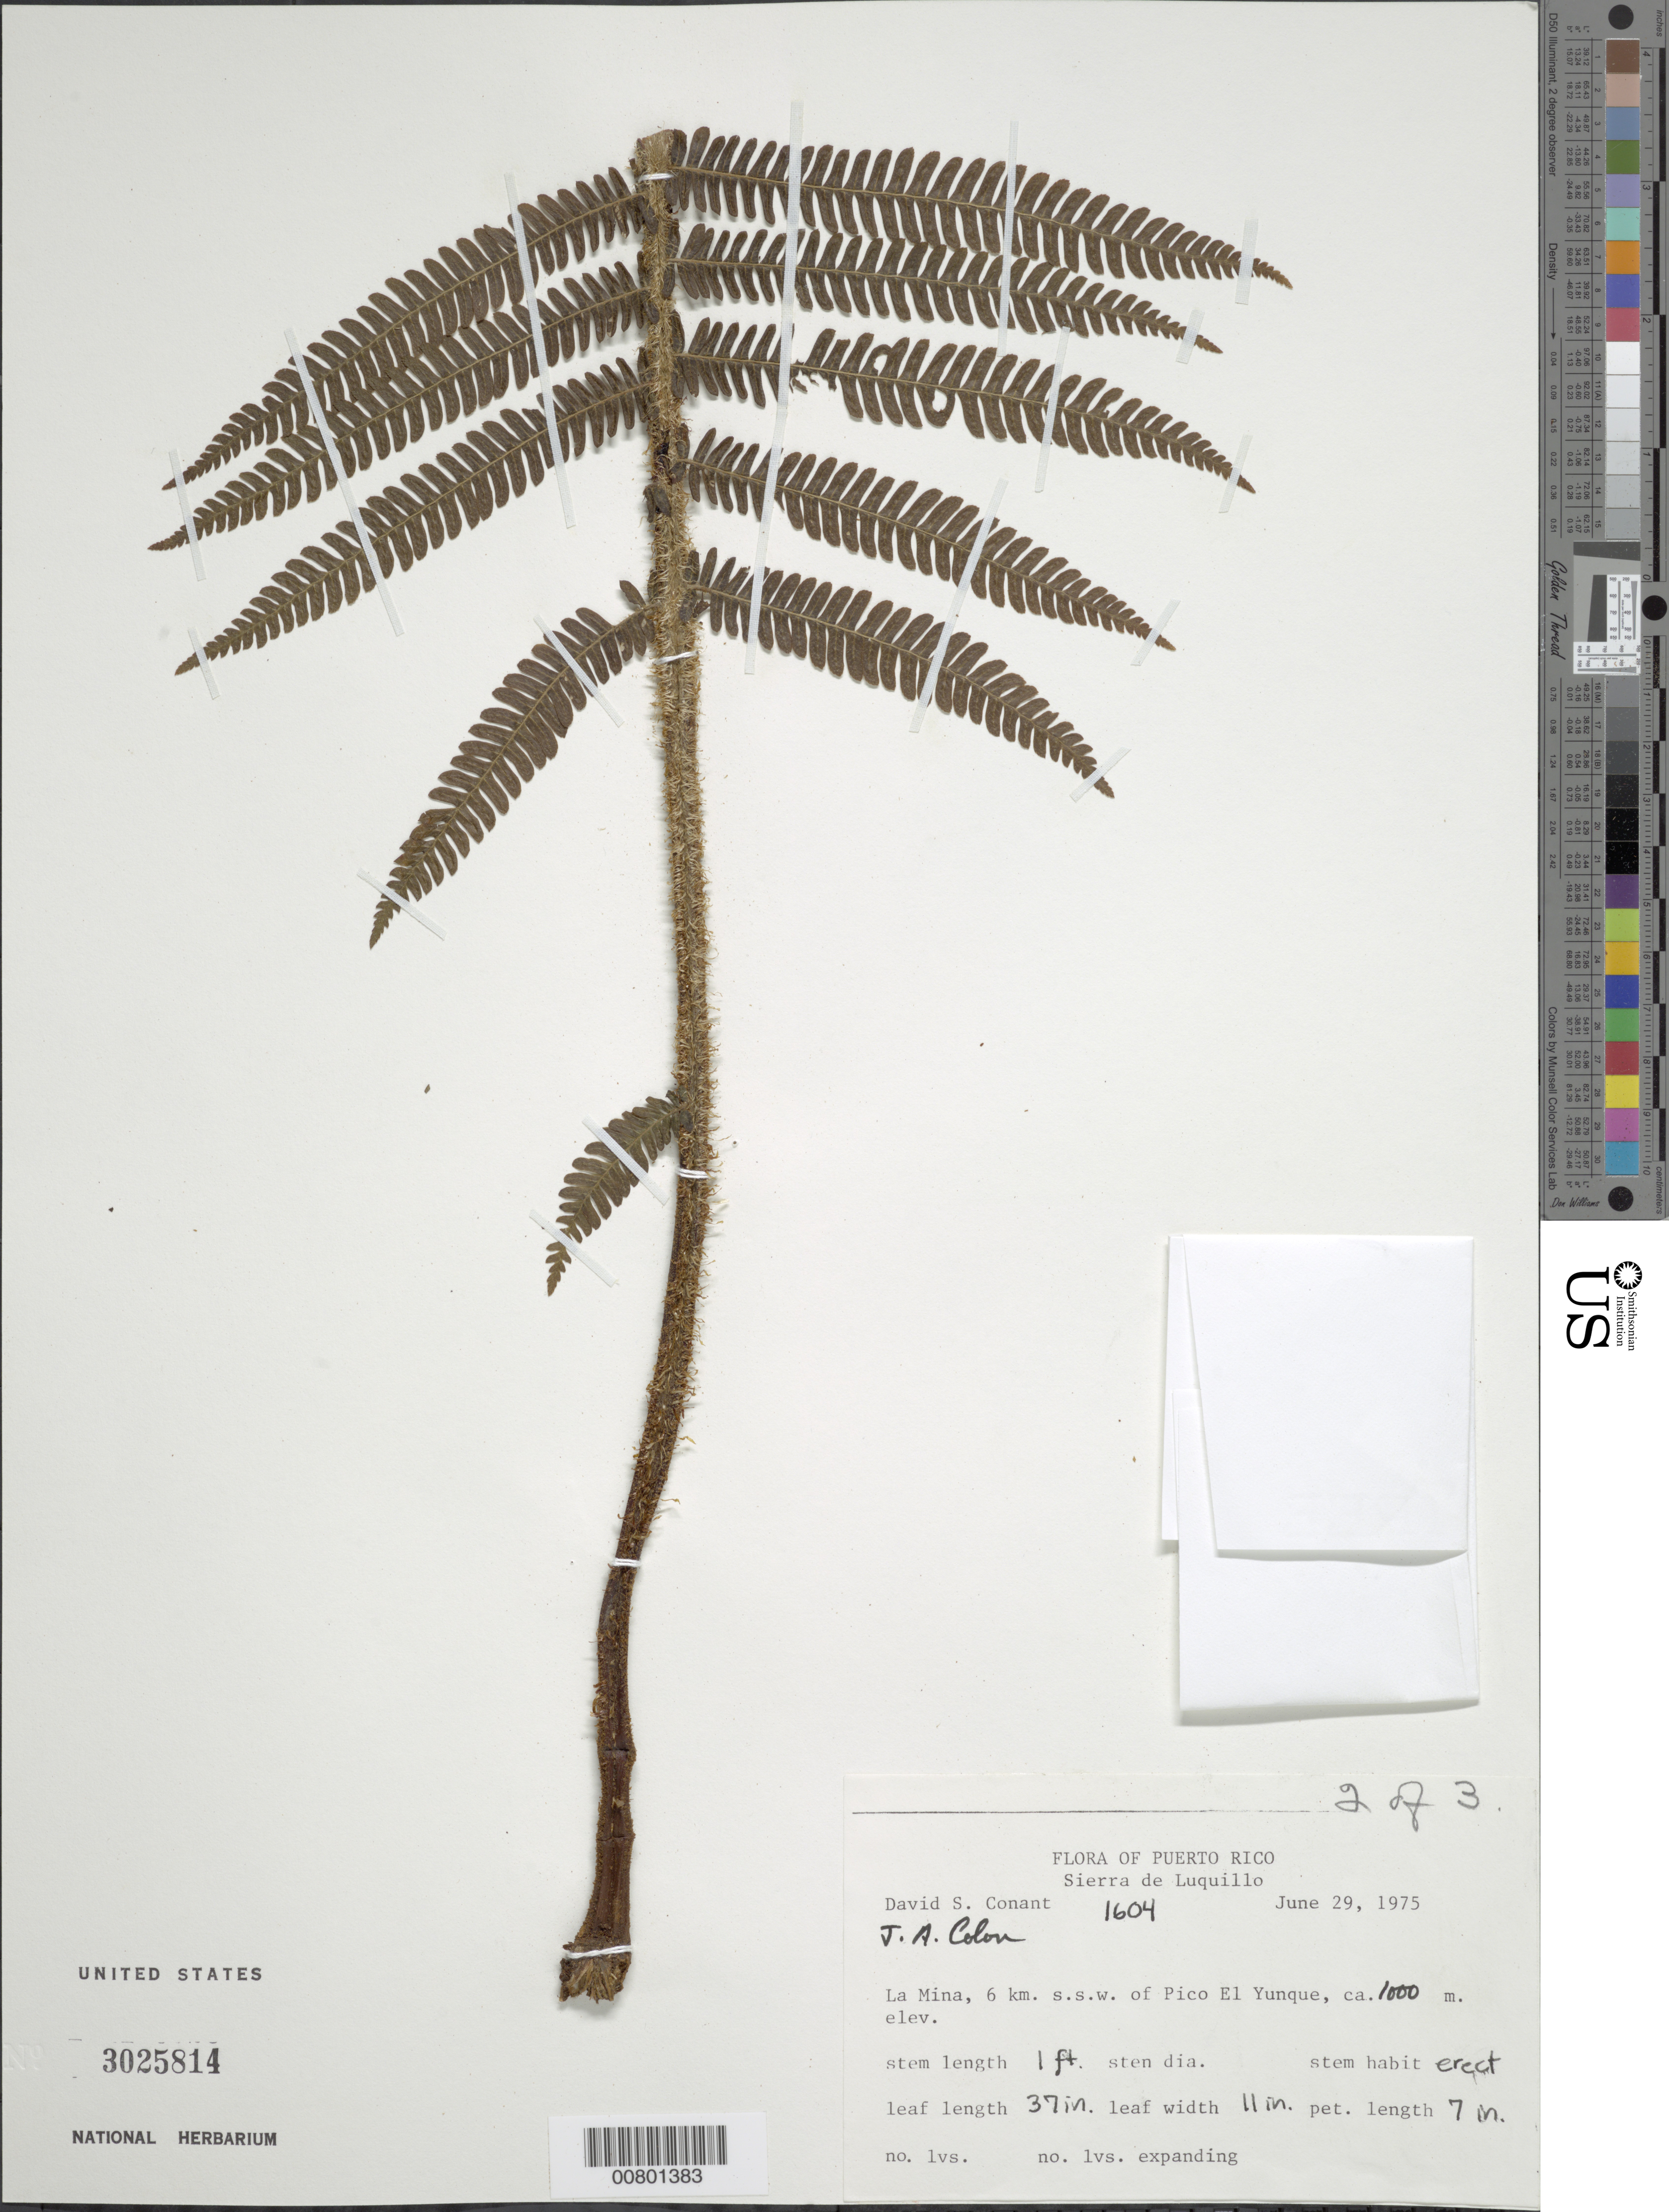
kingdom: Plantae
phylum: Tracheophyta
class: Polypodiopsida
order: Cyatheales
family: Cyatheaceae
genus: Alsophila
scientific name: Alsophila sp.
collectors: D. S. Conant & J. Colon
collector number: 1604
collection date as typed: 29 Jun 1975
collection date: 1975-06-29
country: Puerto Rico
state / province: Río Grande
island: Puerto Rico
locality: La Mina, 6 km SSW of Pico El Yunque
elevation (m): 1000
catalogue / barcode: US 3025814